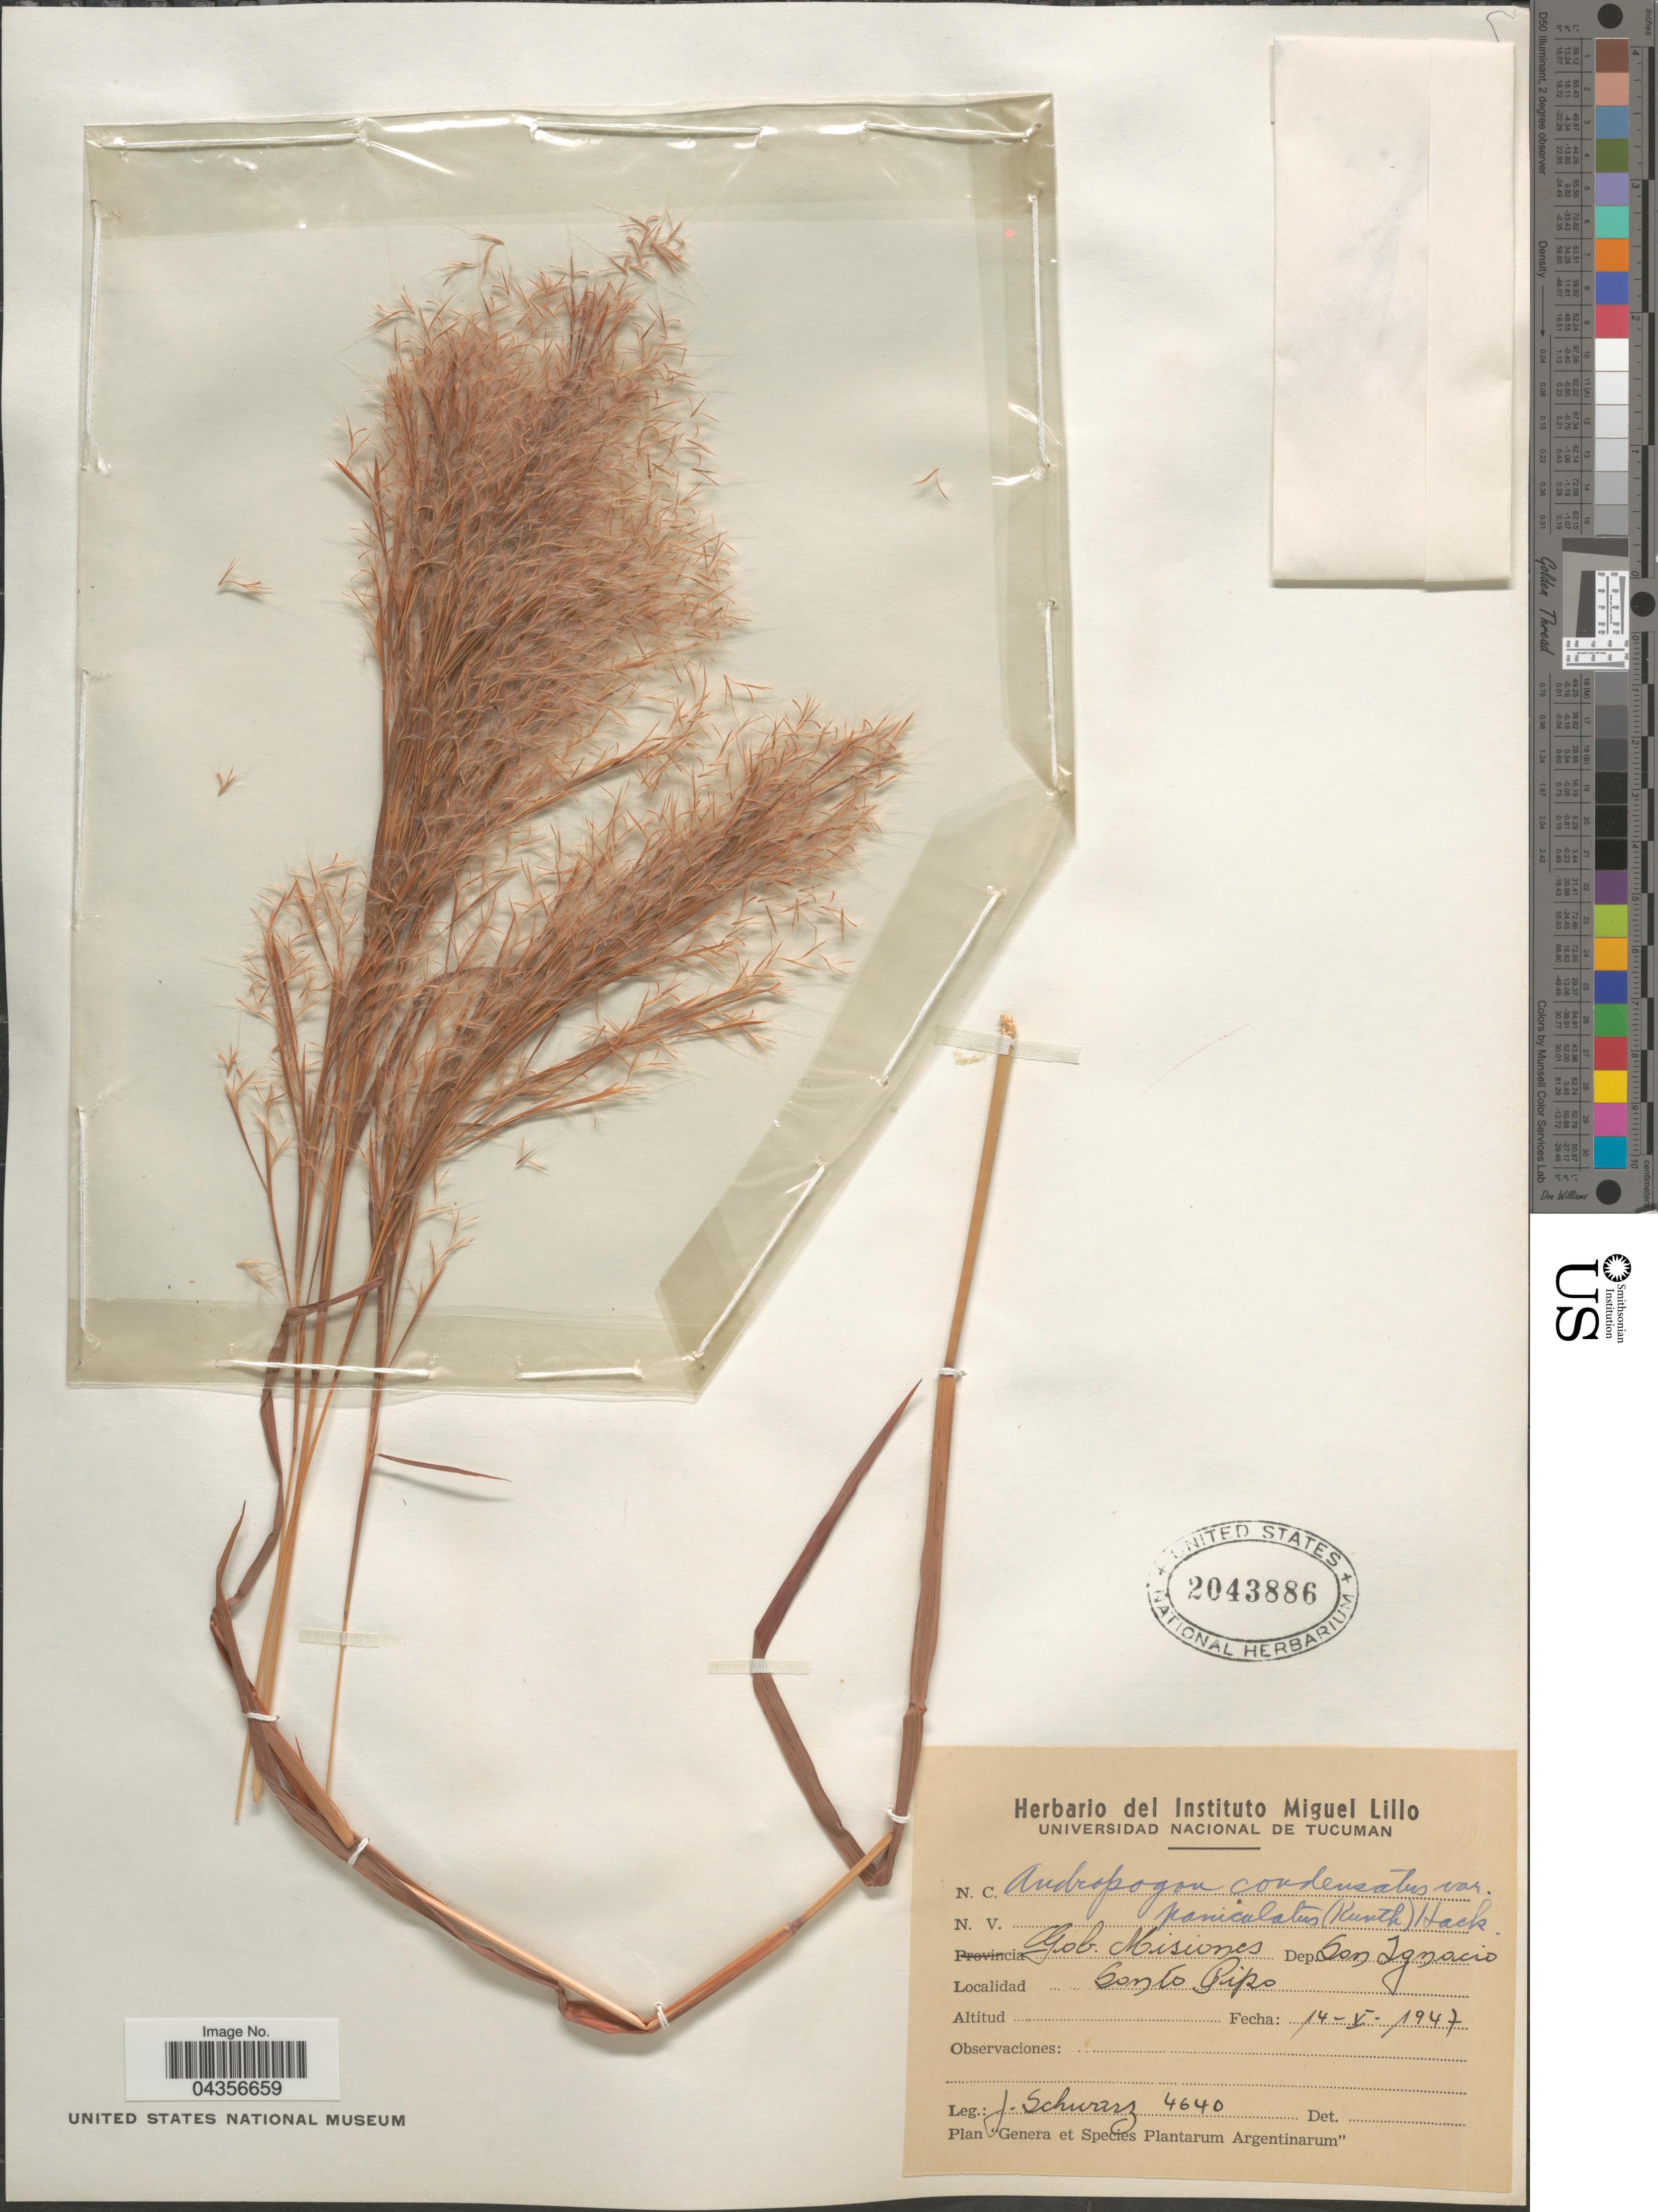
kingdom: Plantae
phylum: Tracheophyta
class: Liliopsida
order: Poales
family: Poaceae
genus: Schizachyrium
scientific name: Schizachyrium microstachyum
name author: (Desv. ex Ham.) Roseng. et al.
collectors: J. Schwarz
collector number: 4640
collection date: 1947-05-14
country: Argentina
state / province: Misiones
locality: Gob. Misiones. Dep. San Ignacio. Santo Pipo.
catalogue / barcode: US 2043886